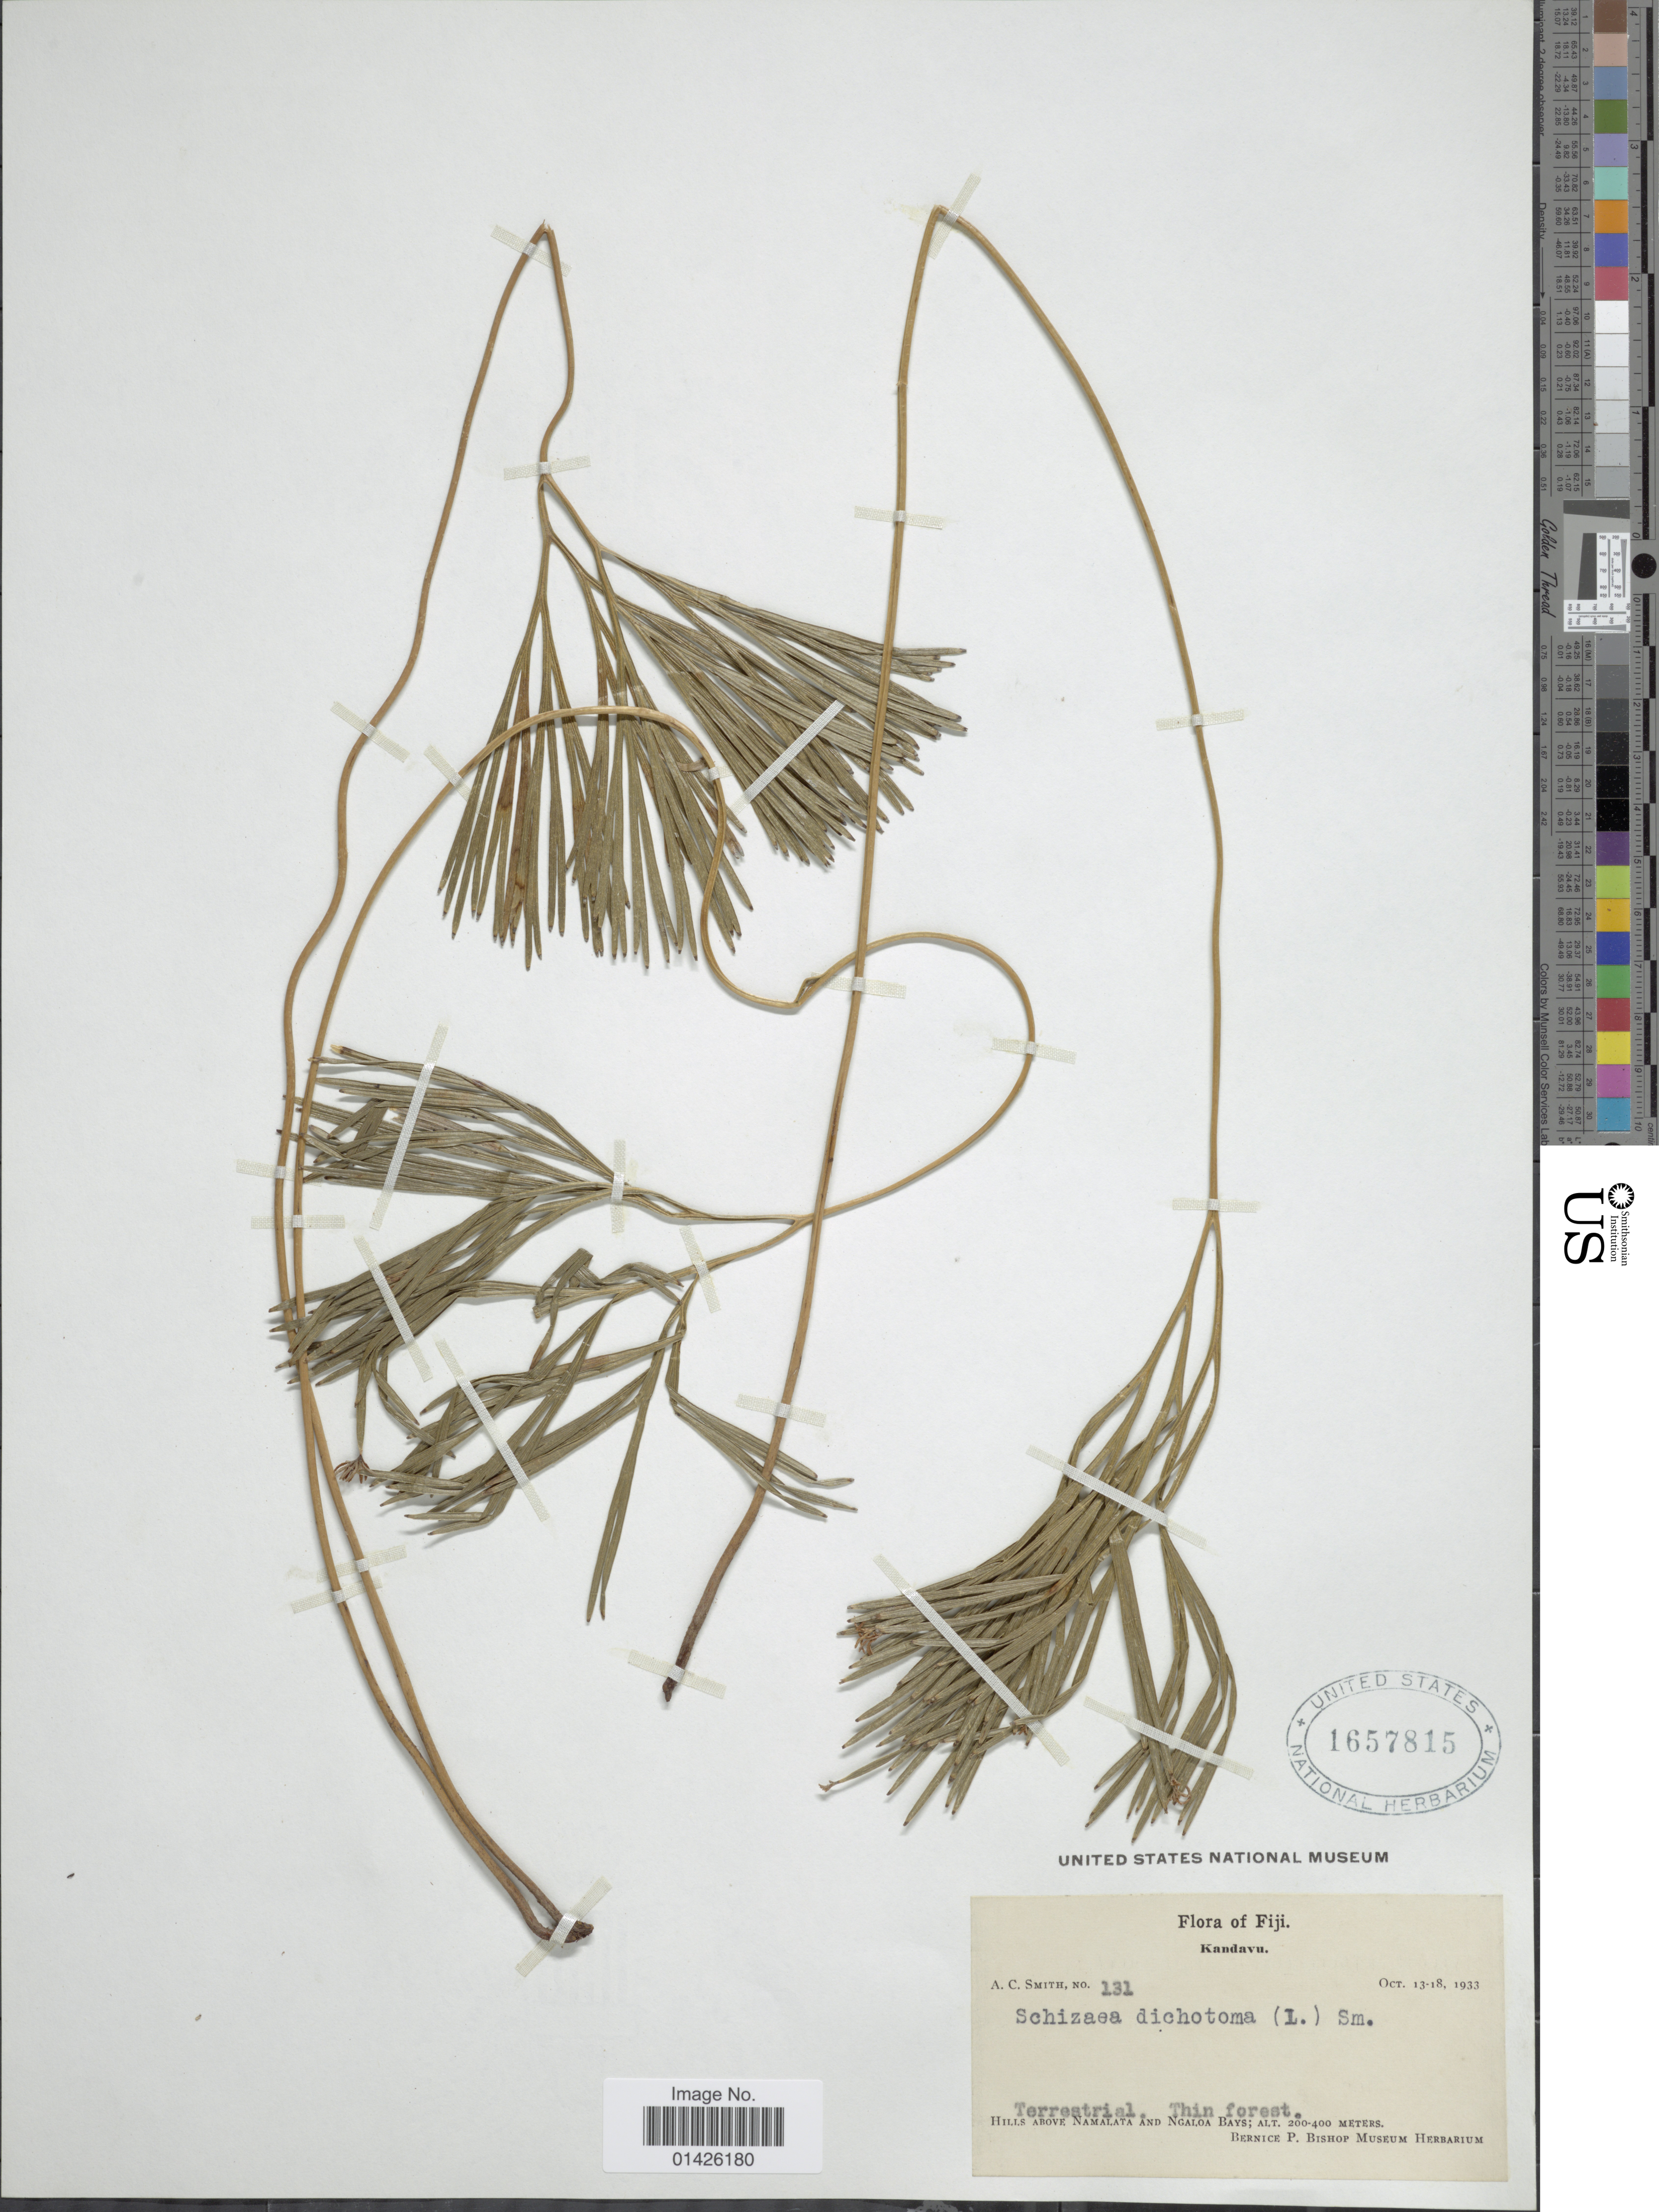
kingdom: Plantae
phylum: Tracheophyta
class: Polypodiopsida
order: Schizaeales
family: Schizaeaceae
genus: Schizaea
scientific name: Schizaea dichotoma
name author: (L.) J. Sm.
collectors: A. C. Smith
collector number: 131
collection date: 1933-10-13/1933-10-18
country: Fiji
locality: Kandavu, Hills above, Namalata and Ngaloa Bays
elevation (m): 200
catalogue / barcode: US 1657815